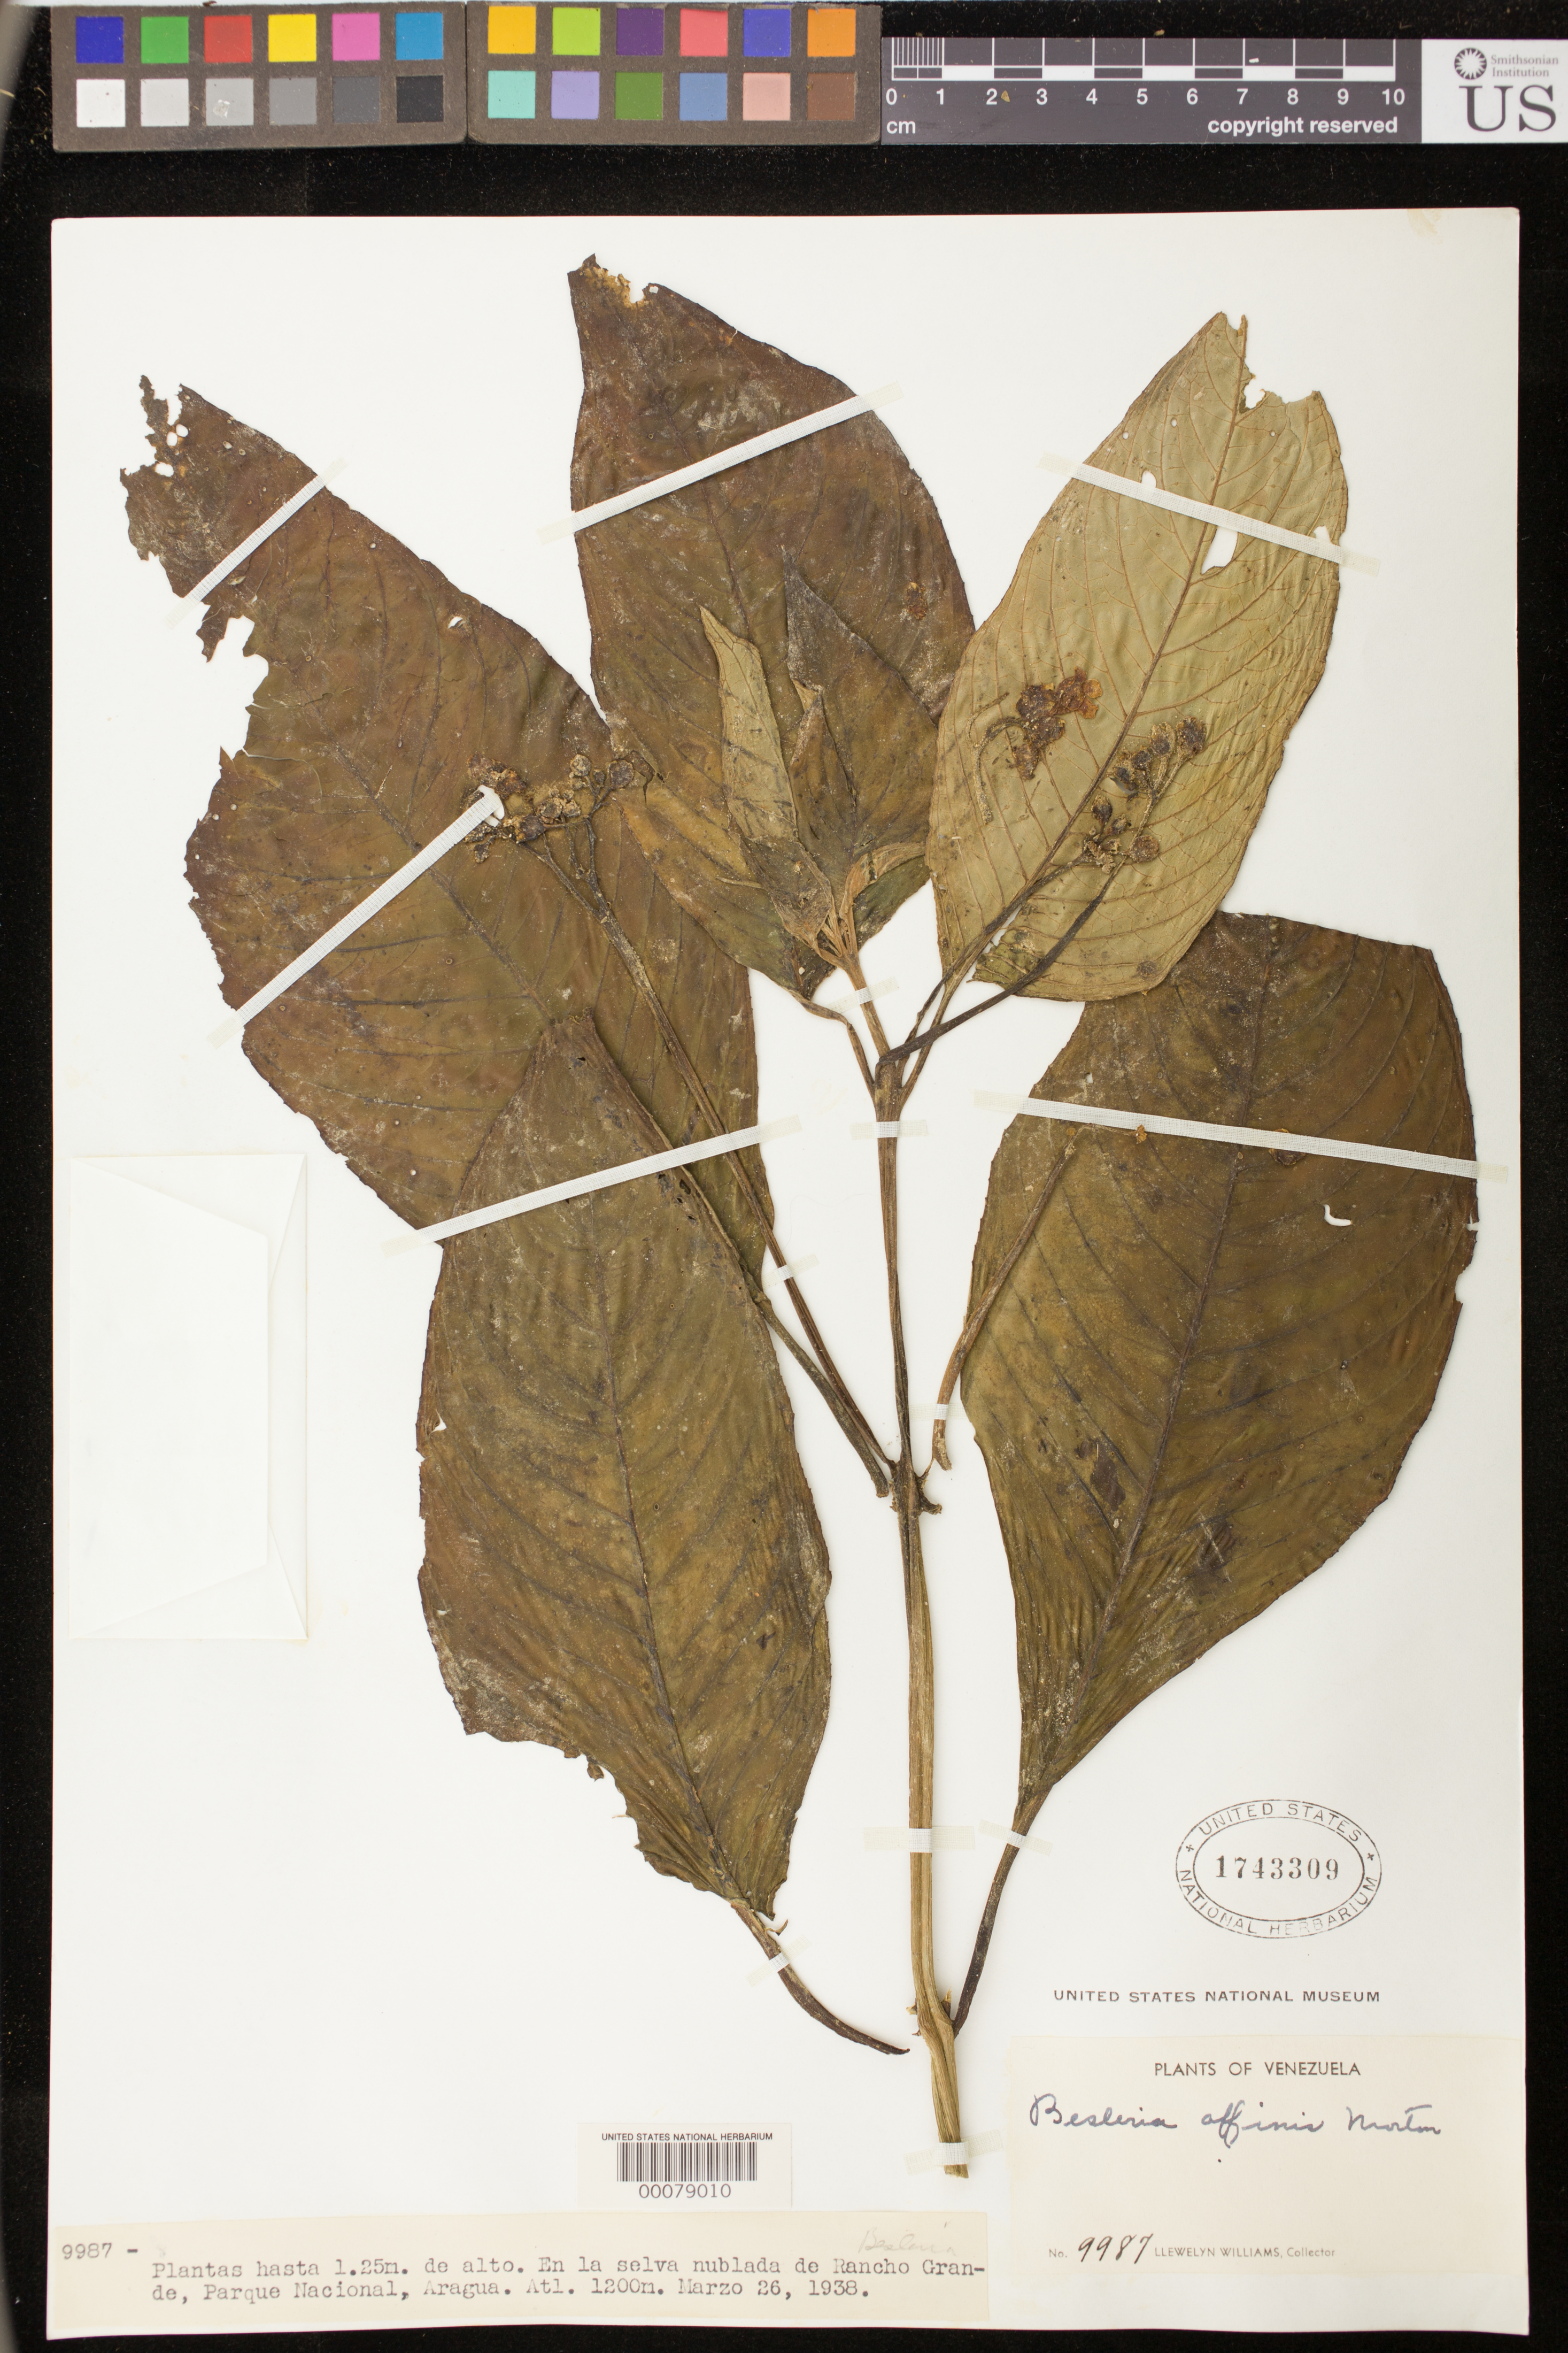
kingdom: Plantae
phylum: Tracheophyta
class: Magnoliopsida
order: Lamiales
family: Gesneriaceae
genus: Besleria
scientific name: Besleria affinis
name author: C.V. Morton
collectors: L. Williams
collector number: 9987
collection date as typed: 26 Mar 1938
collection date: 1938-03-26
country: Venezuela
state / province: Aragua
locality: Rancho Grande, Parque Nacional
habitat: In cloud forest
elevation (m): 1200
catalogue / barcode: US 1743309